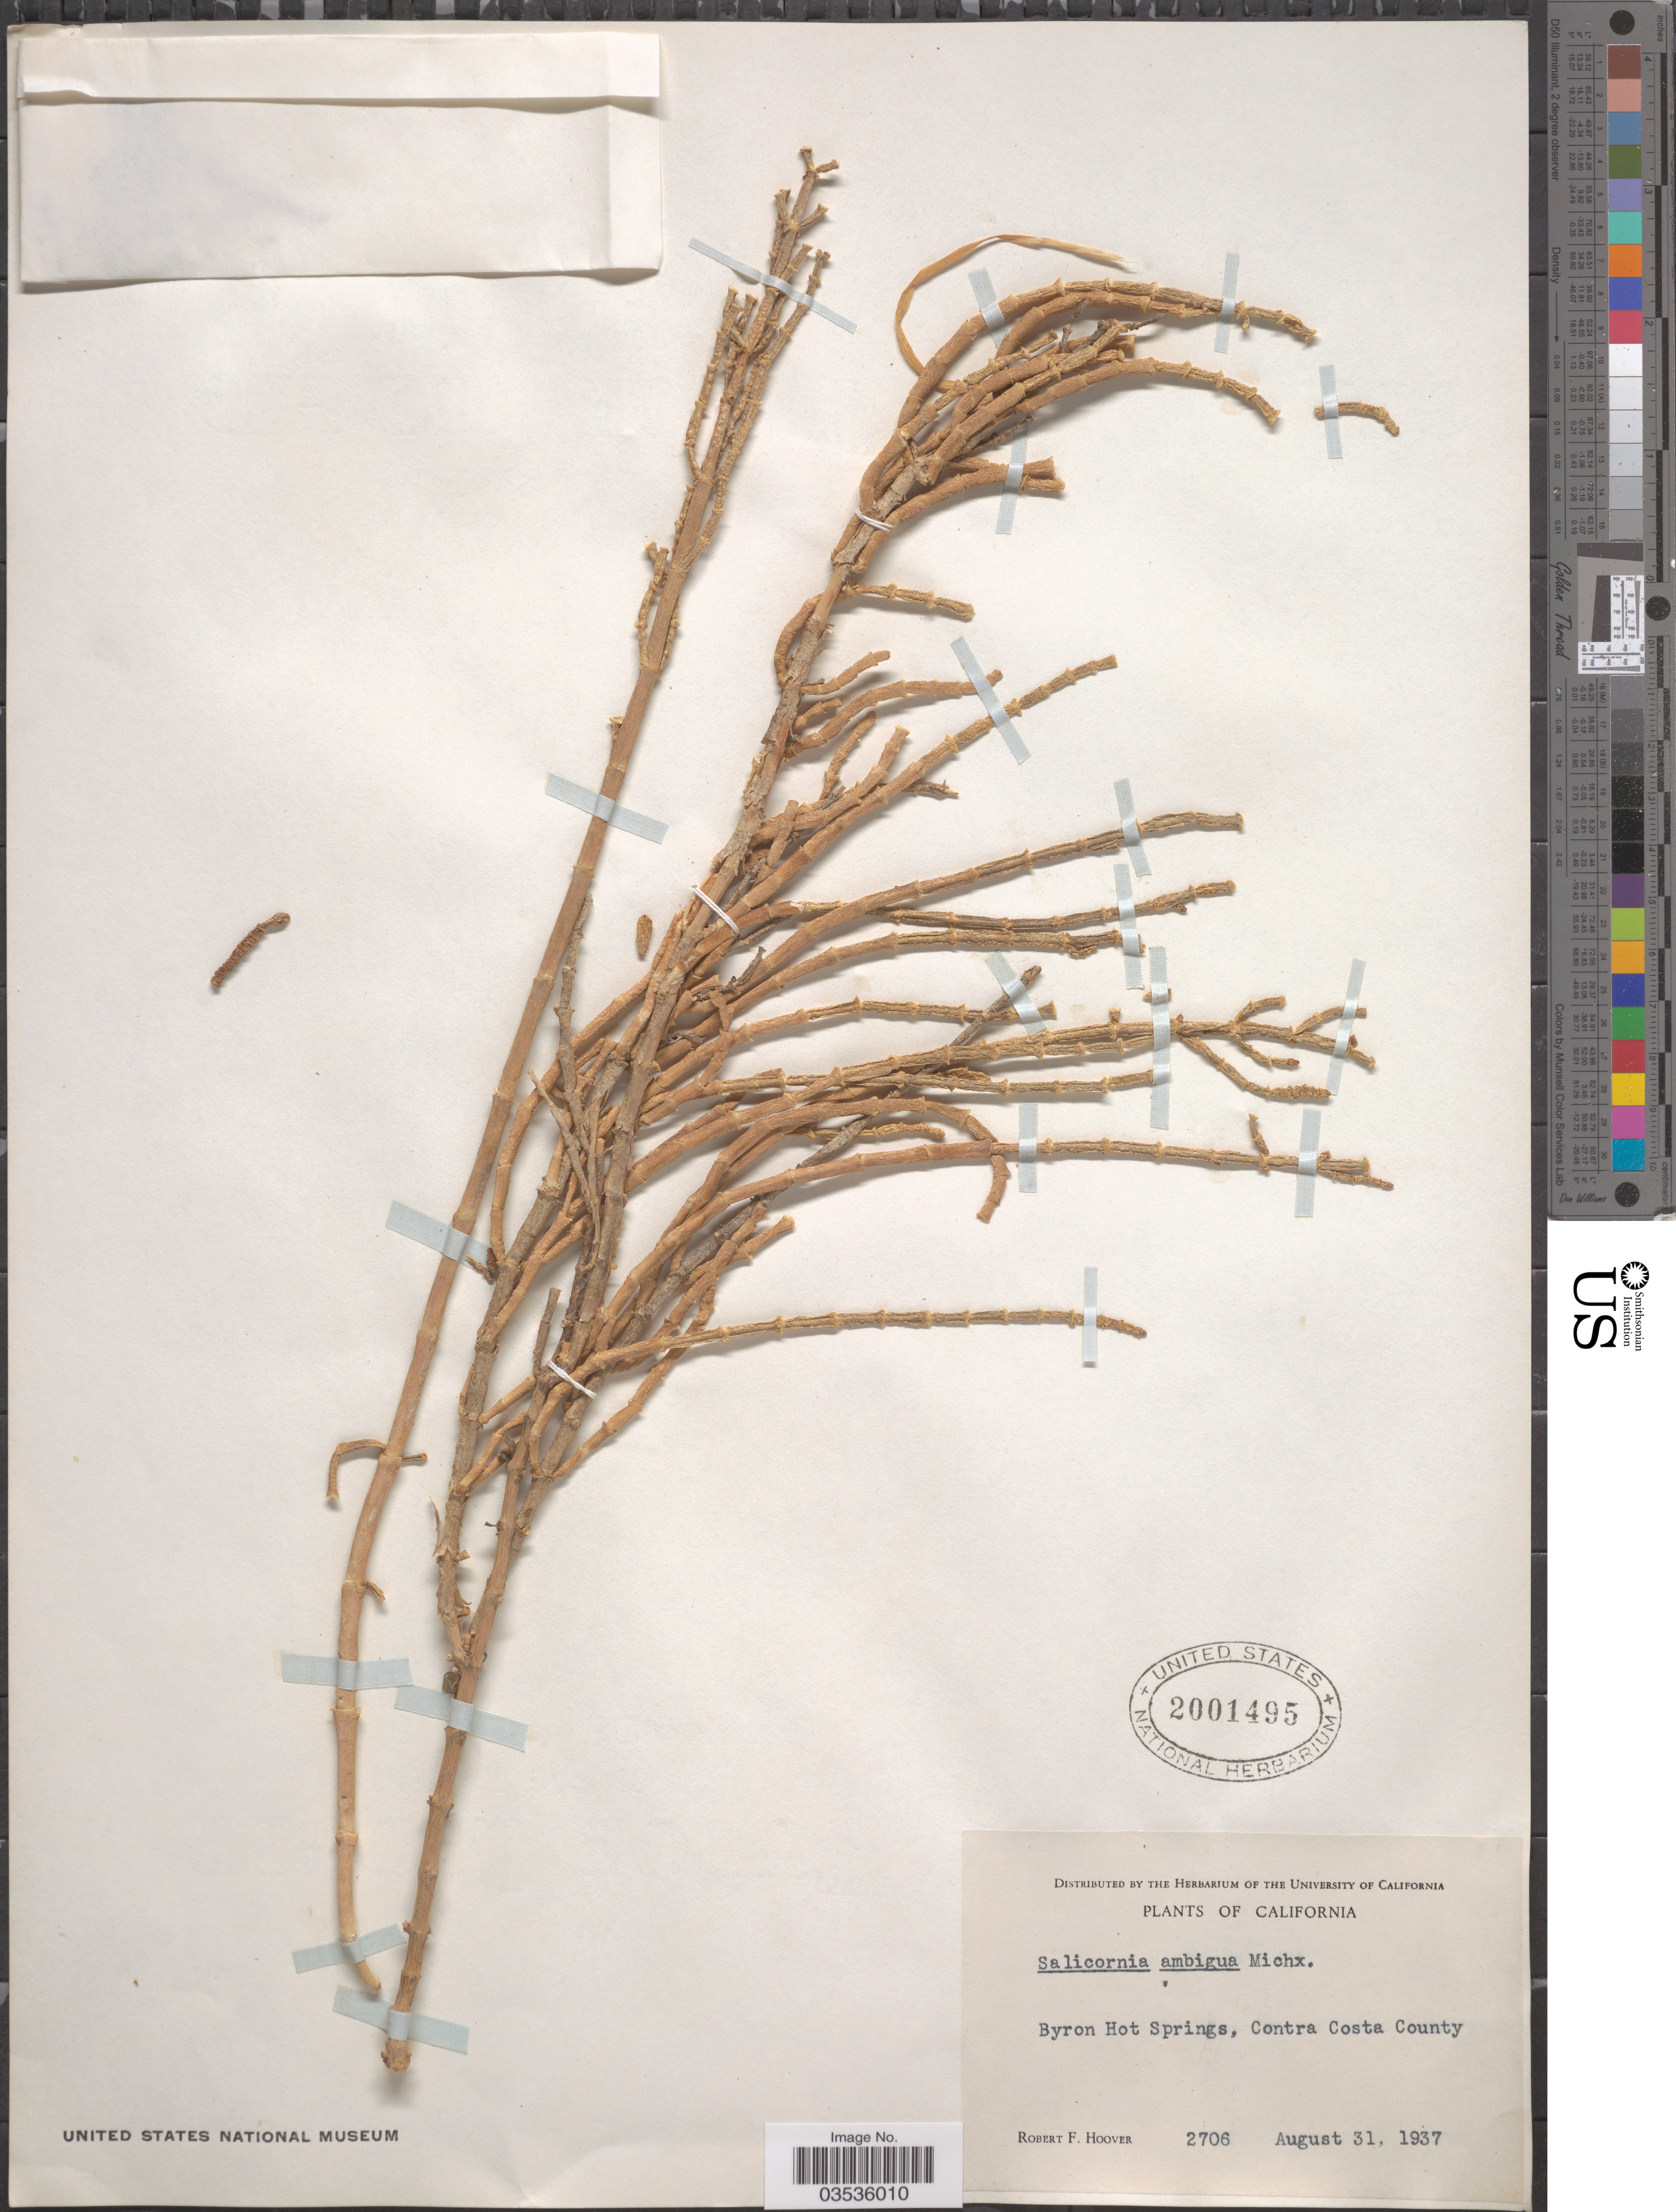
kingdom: Plantae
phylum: Tracheophyta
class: Magnoliopsida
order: Caryophyllales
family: Amaranthaceae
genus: Salicornia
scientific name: Salicornia pacifica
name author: Standl.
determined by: Strong, Mark T., (BOT), Smithsonian Institution - National Museum of Natural History (UNITED STATES)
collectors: R. F. Hoover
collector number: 2706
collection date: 1937-08-31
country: United States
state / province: California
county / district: Contra Costa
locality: Byron Hot Springs, Contra Costa County.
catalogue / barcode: US 2001495